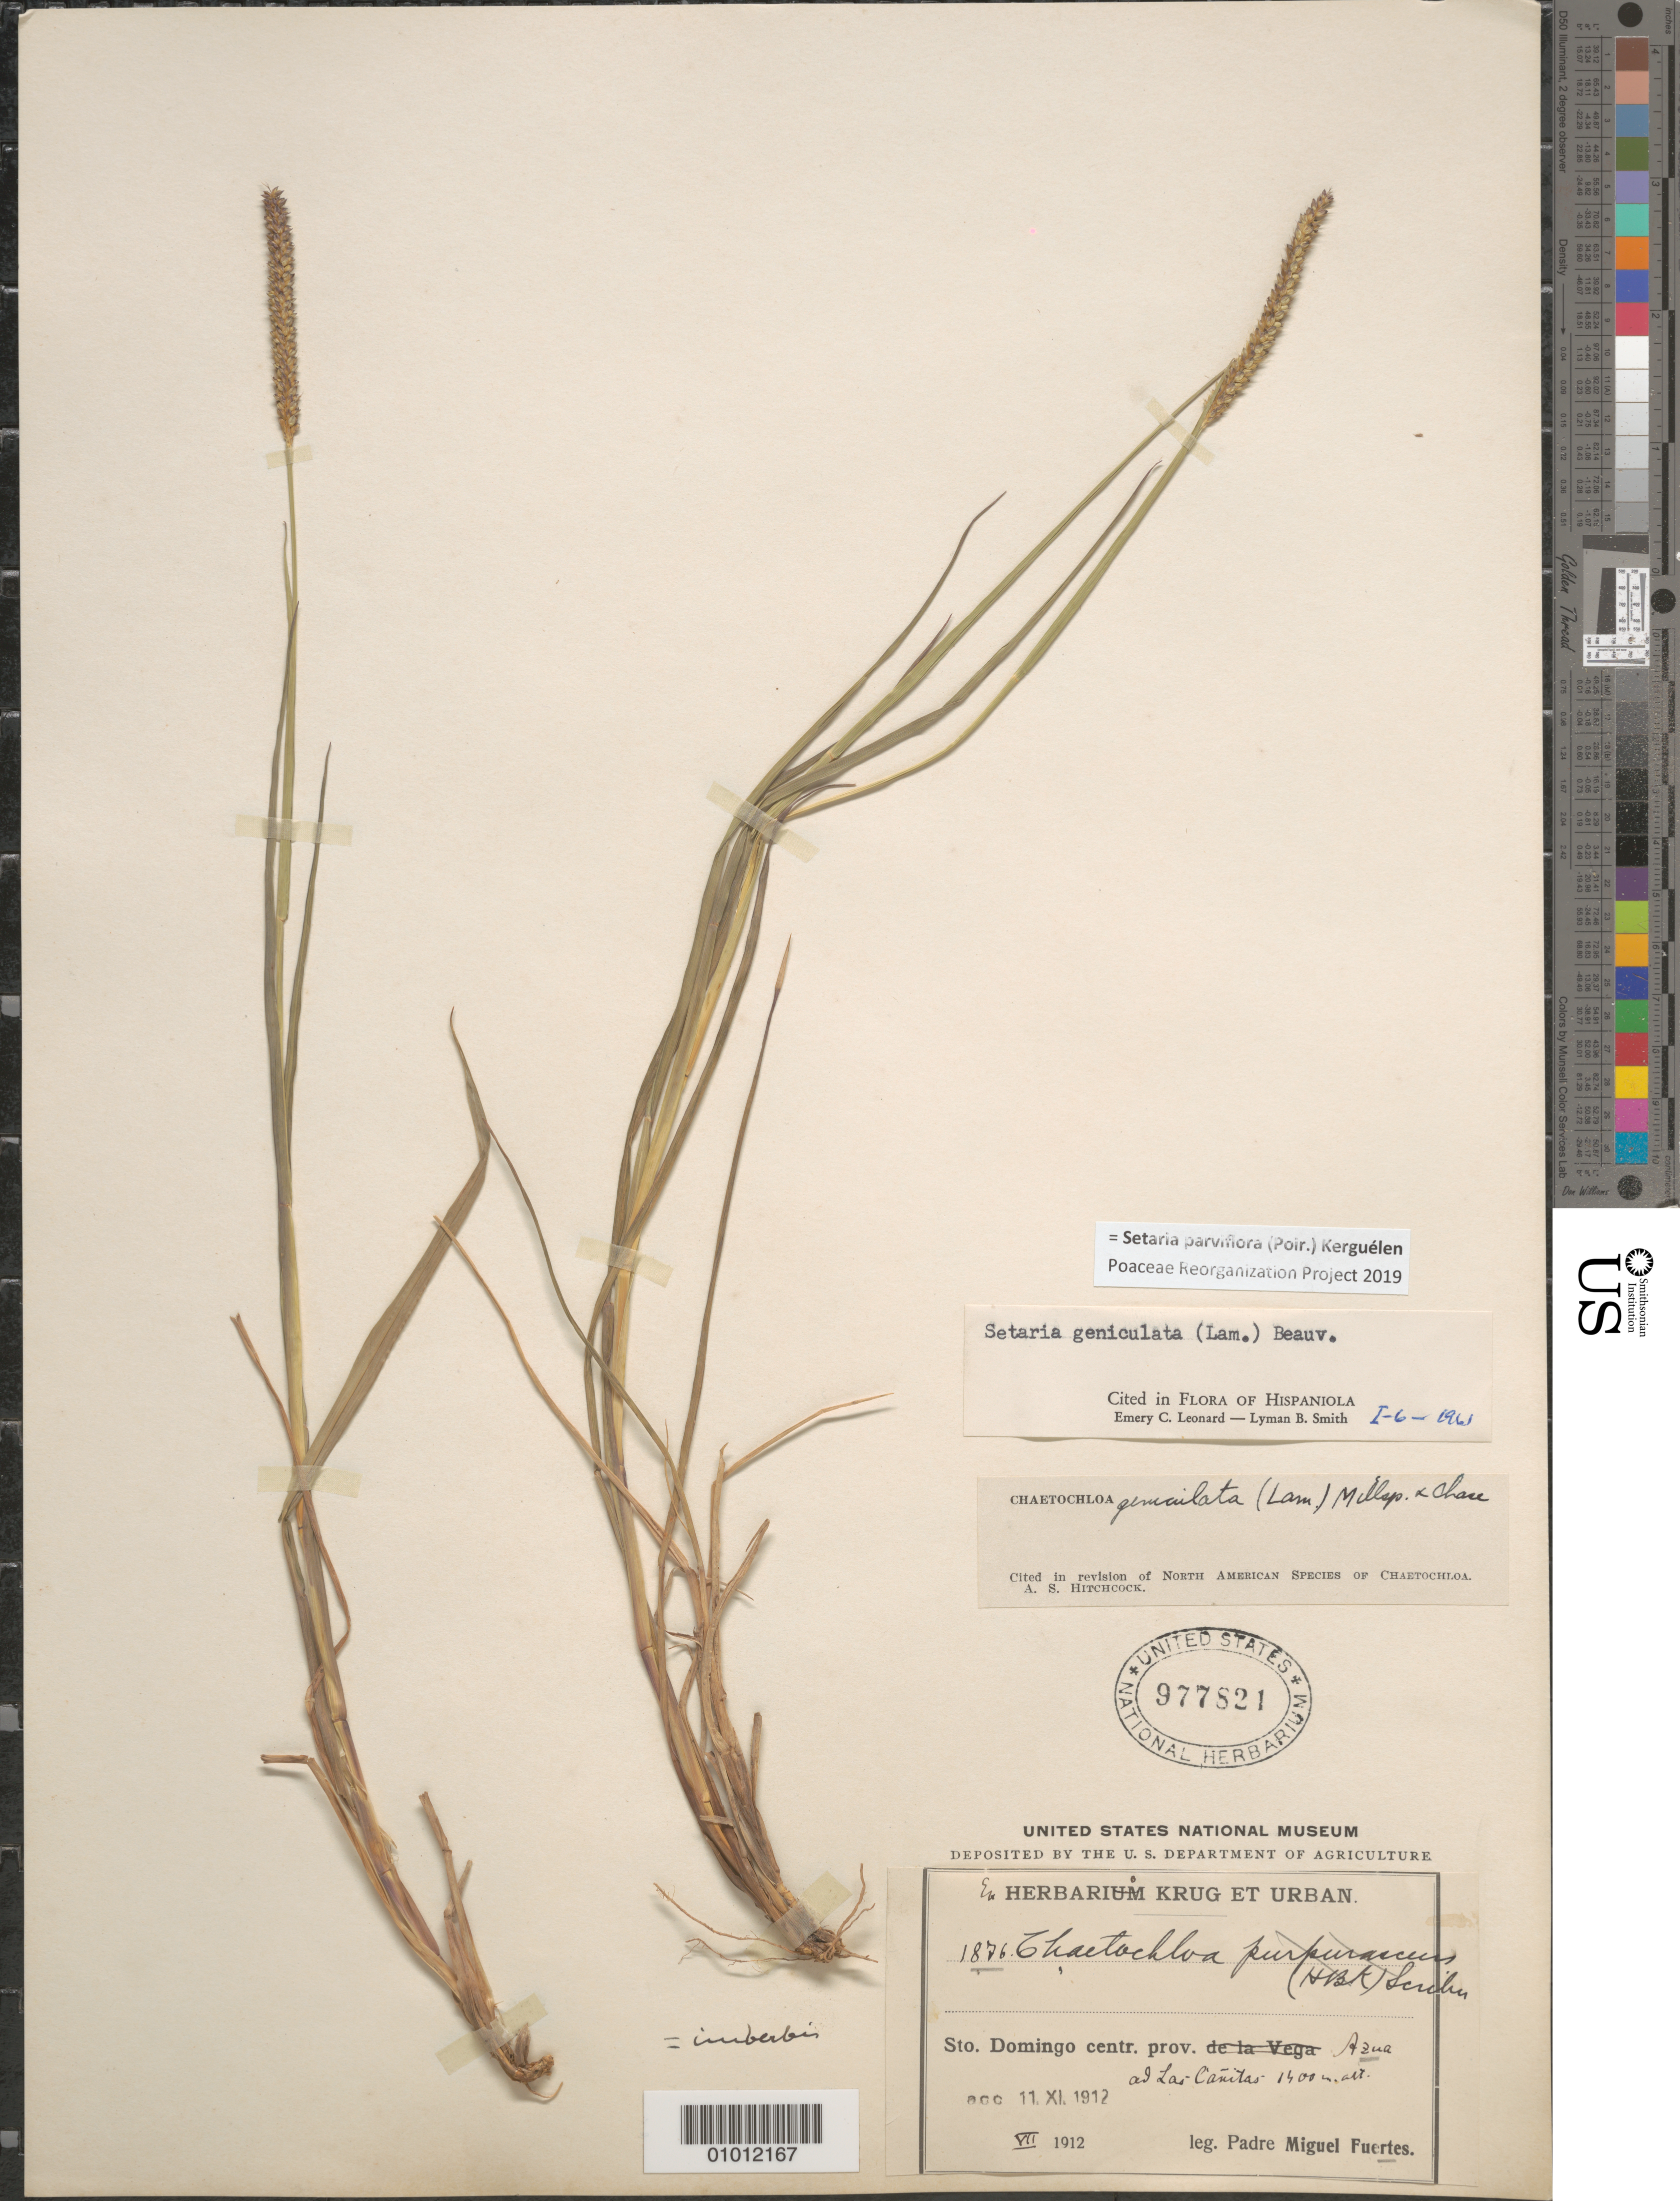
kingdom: Plantae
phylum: Tracheophyta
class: Liliopsida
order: Poales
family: Poaceae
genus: Setaria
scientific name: Setaria parviflora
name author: (Poir.) Kerguélen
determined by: Poaceae Reorganization Project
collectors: M. D. Fuertes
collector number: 1876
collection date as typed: Jul 1912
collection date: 1912-07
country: Dominican Republic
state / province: Distrito Nacional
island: Hispaniola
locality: Las Canitas, Prov. de Azua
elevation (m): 1400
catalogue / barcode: US 977821